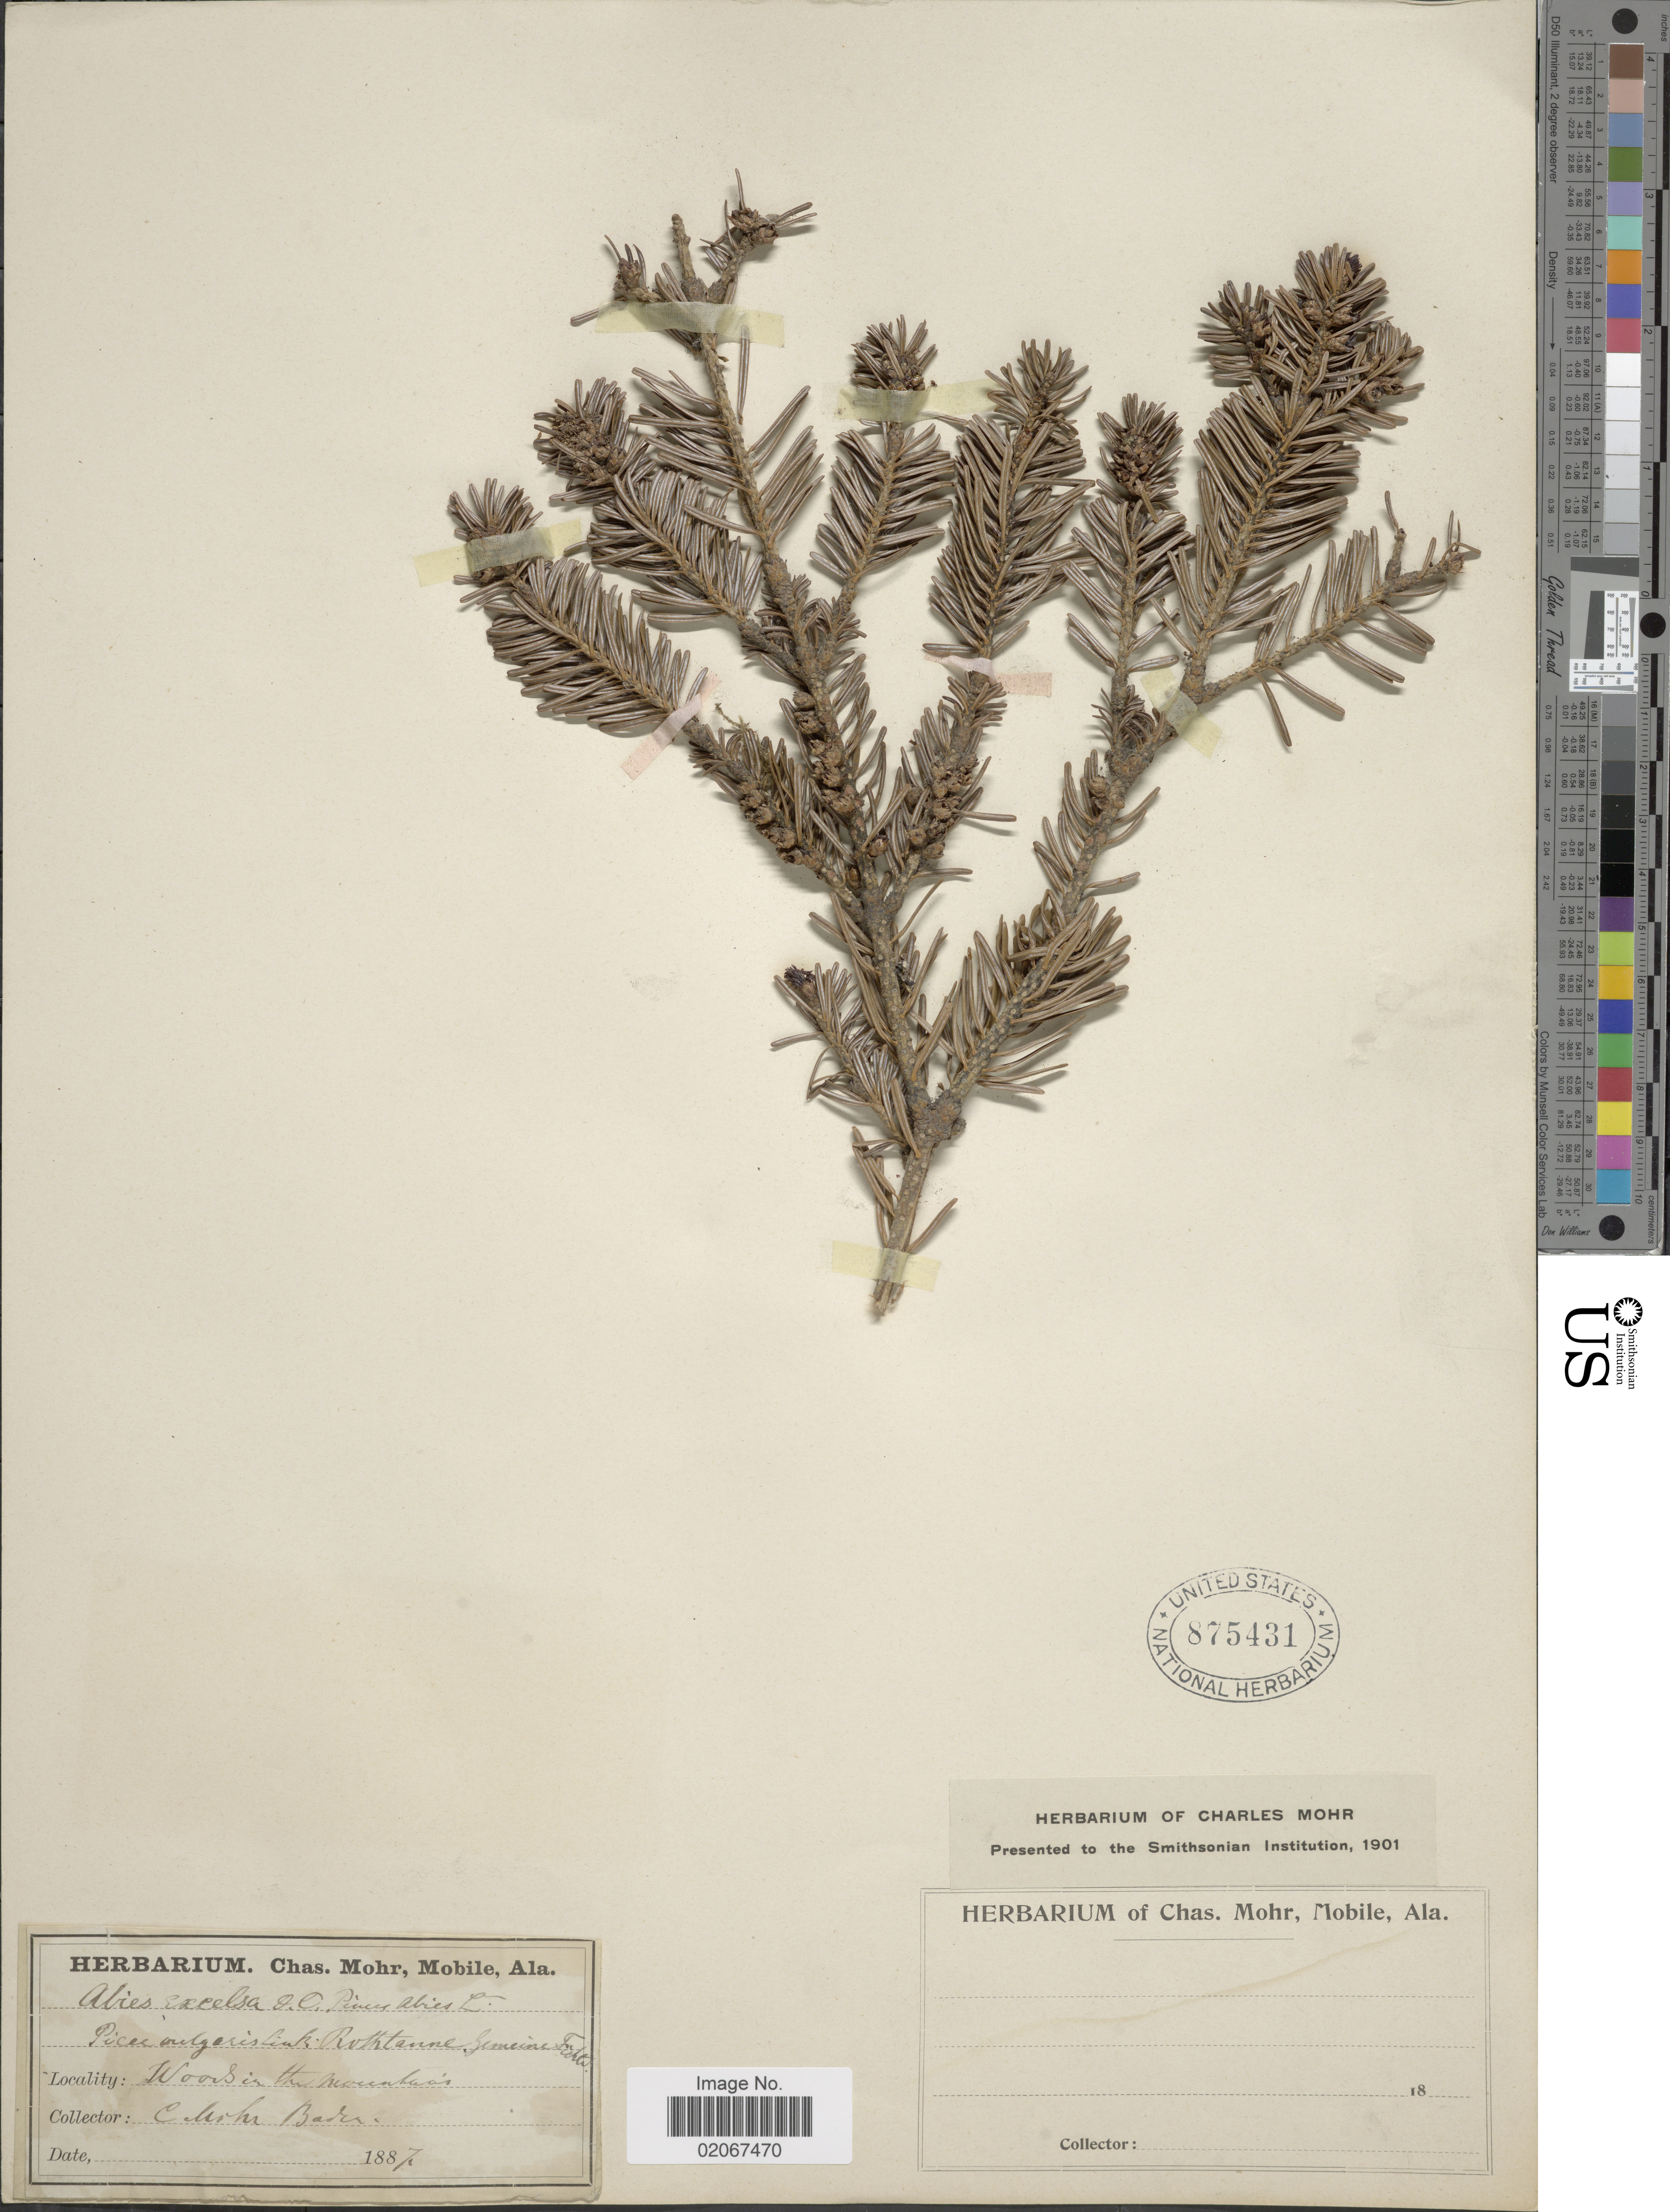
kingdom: Plantae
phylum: Tracheophyta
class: Pinopsida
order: Pinales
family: Pinaceae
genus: Abies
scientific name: Abies excelsa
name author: (Lam.) Poir.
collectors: C. T. Mohr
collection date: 1887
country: United States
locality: Woods in the mountains. Baden.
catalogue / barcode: US 875431